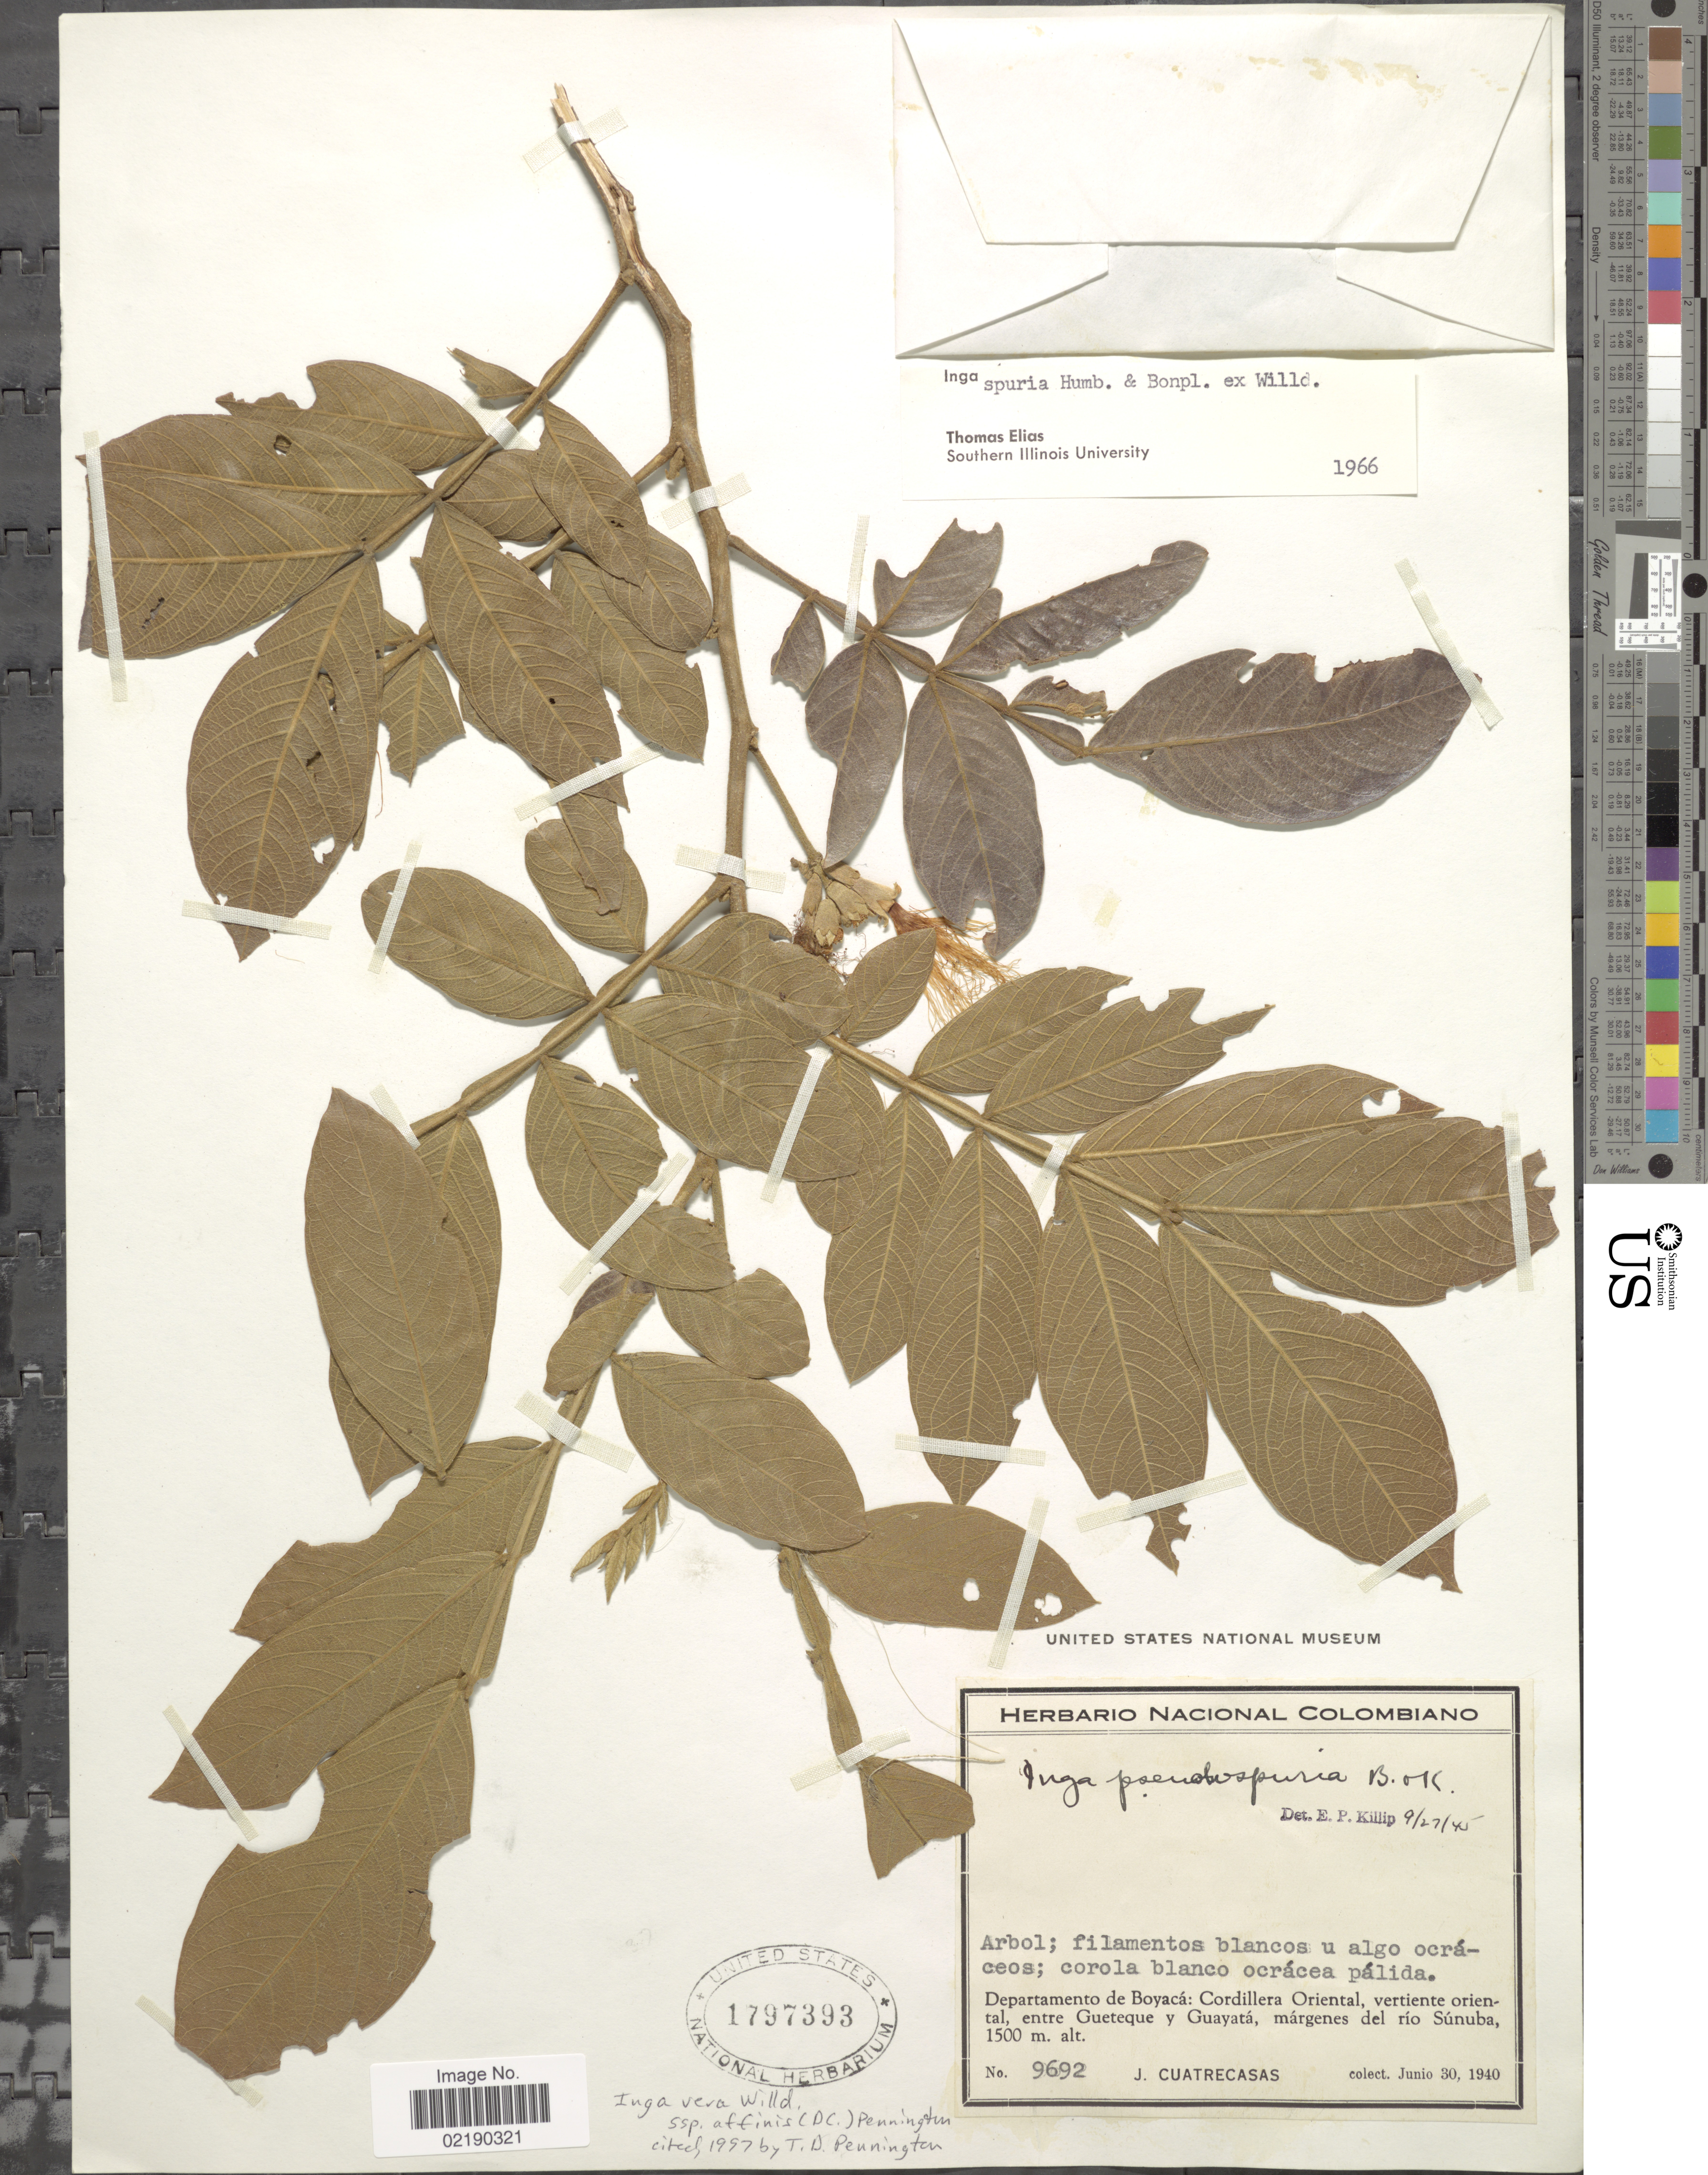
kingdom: Plantae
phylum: Tracheophyta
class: Magnoliopsida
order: Fabales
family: Fabaceae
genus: Inga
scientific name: Inga vera subsp. affinis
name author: (DC.) T.D. Penn.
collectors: J. Cuatrecasas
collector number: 9692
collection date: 1940-06-30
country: Colombia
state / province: Boyacá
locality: Cordillera Oriental, vertiente oriental, entre Gueteque y Guayata, margenes del rio Sunuba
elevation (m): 1500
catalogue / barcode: US 1797393